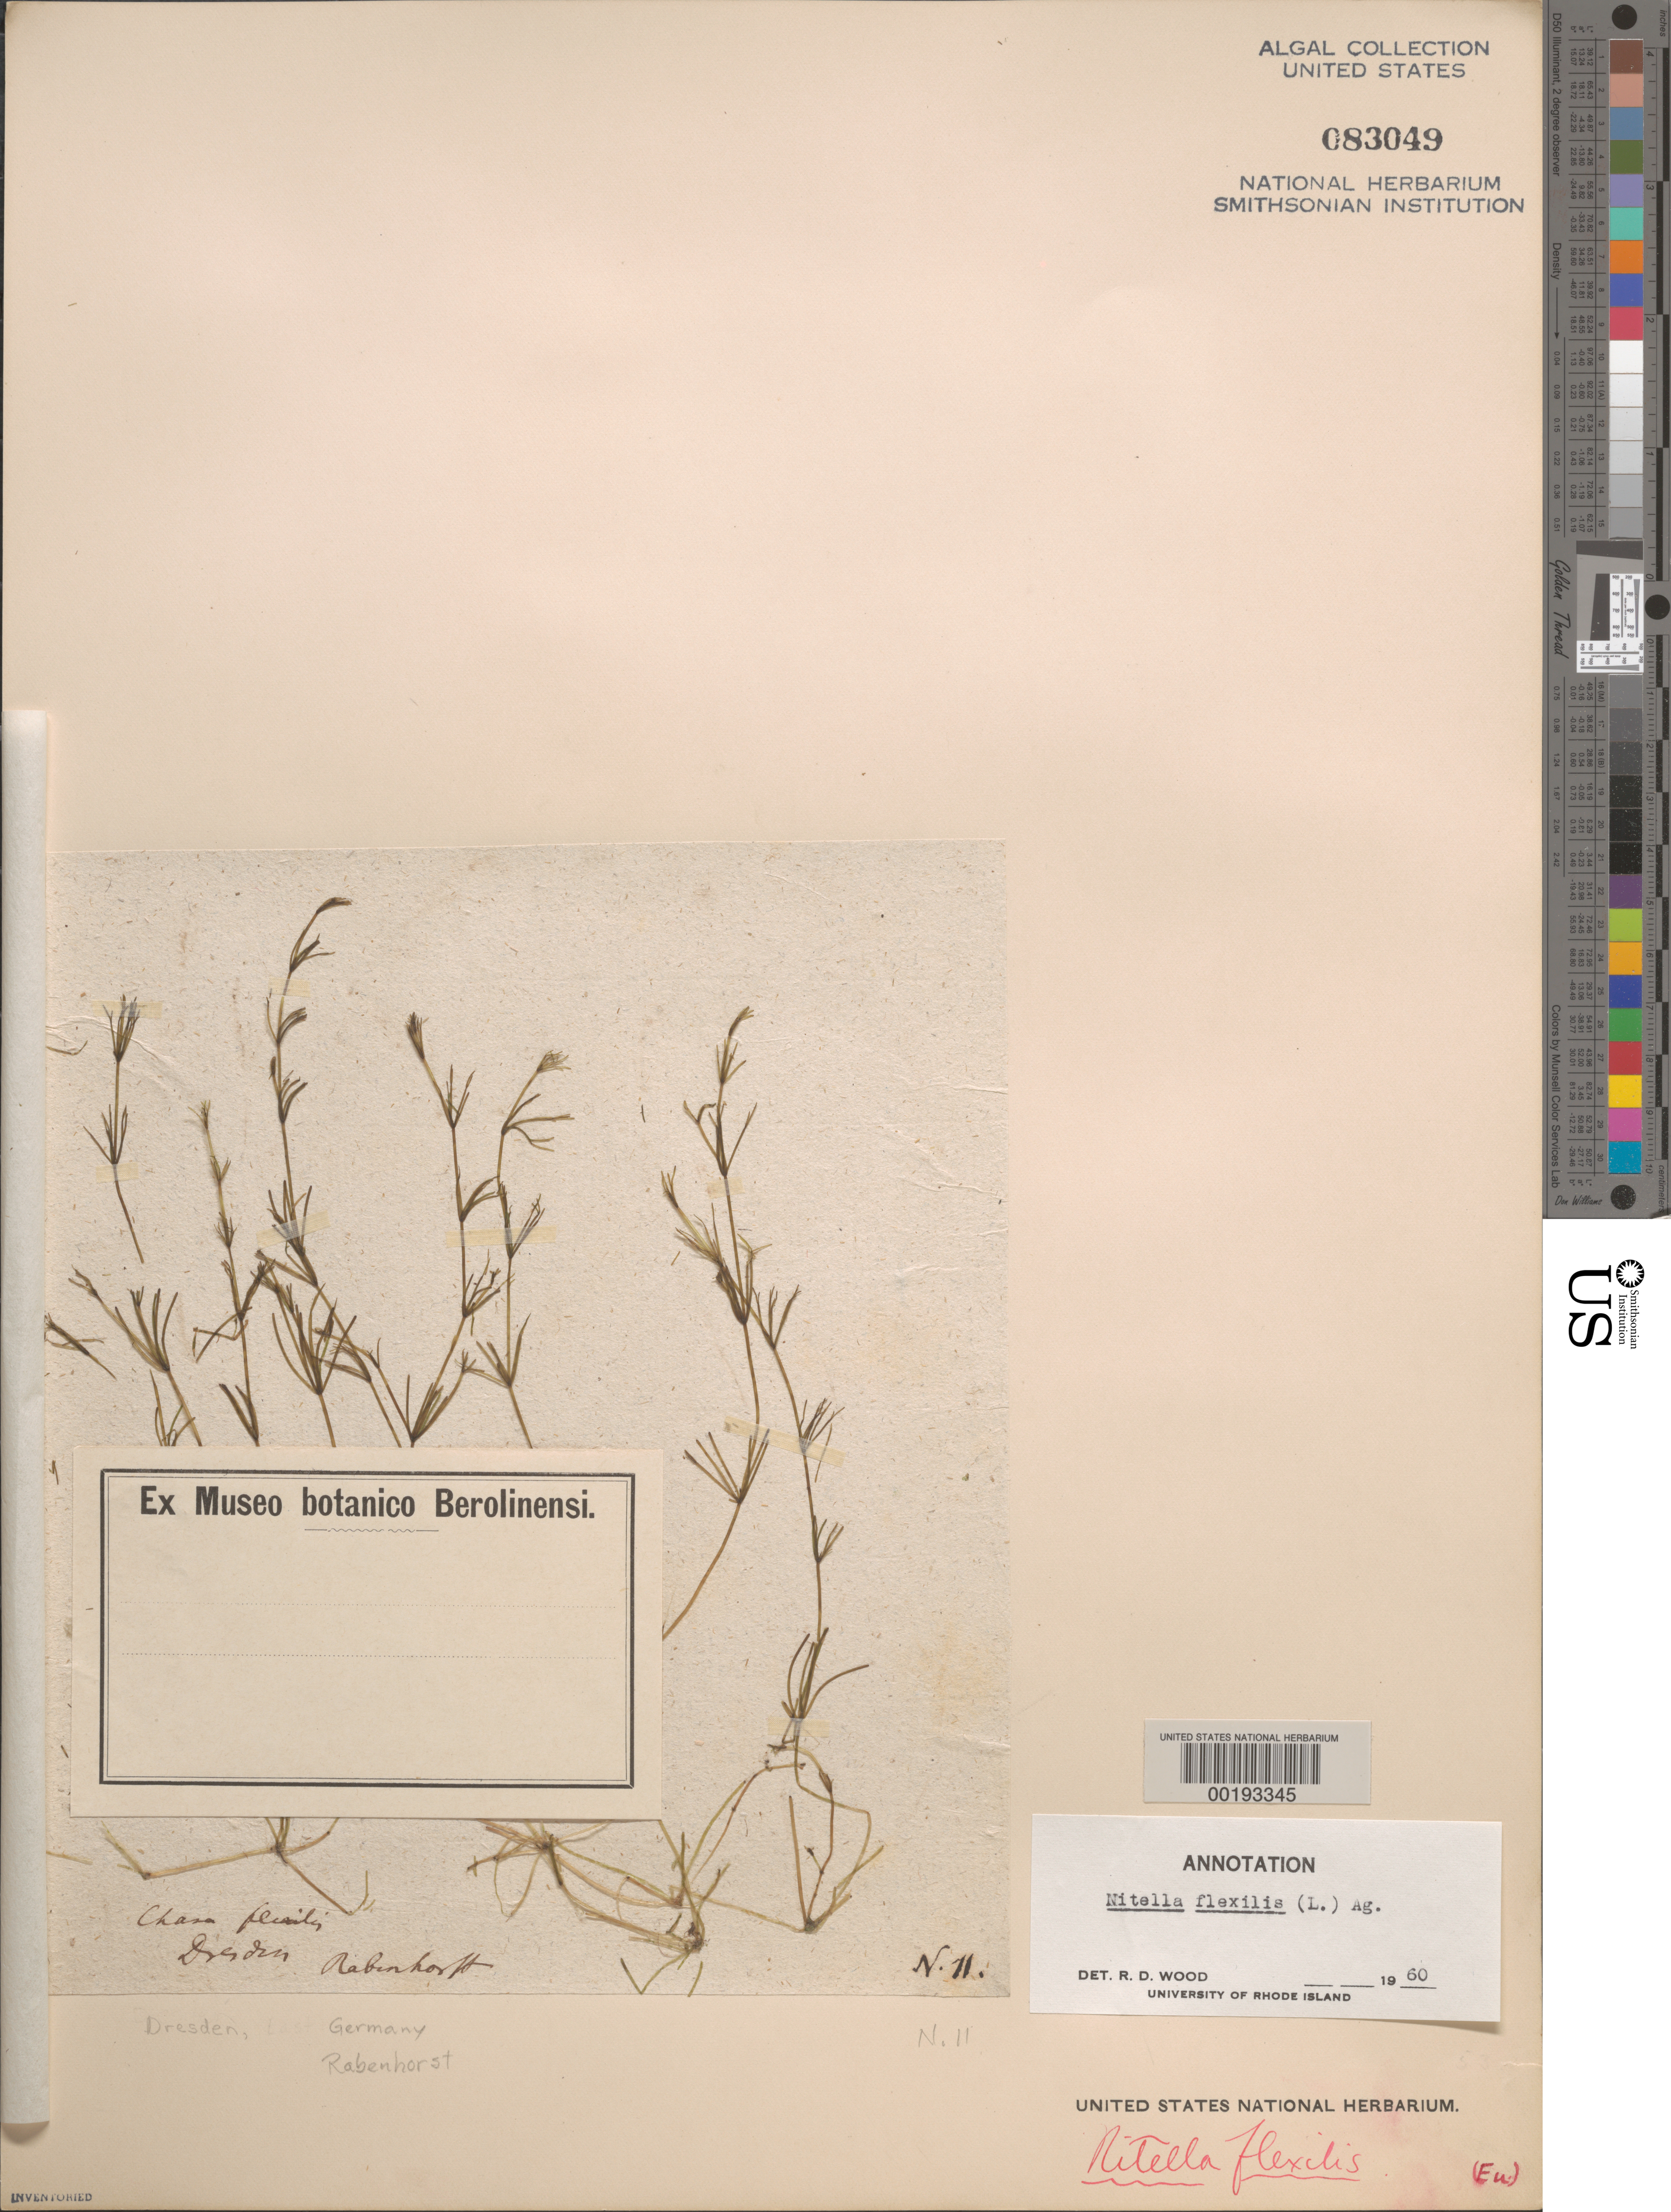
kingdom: Plantae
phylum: Charophyta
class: Charophyceae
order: Charales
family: Characeae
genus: Nitella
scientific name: Nitella flexilis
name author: (L.) C. Agardh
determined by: Wood, R. D.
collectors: G. L. Rabenhorst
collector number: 11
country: Germany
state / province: Sachsen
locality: Dresden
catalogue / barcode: US 83049